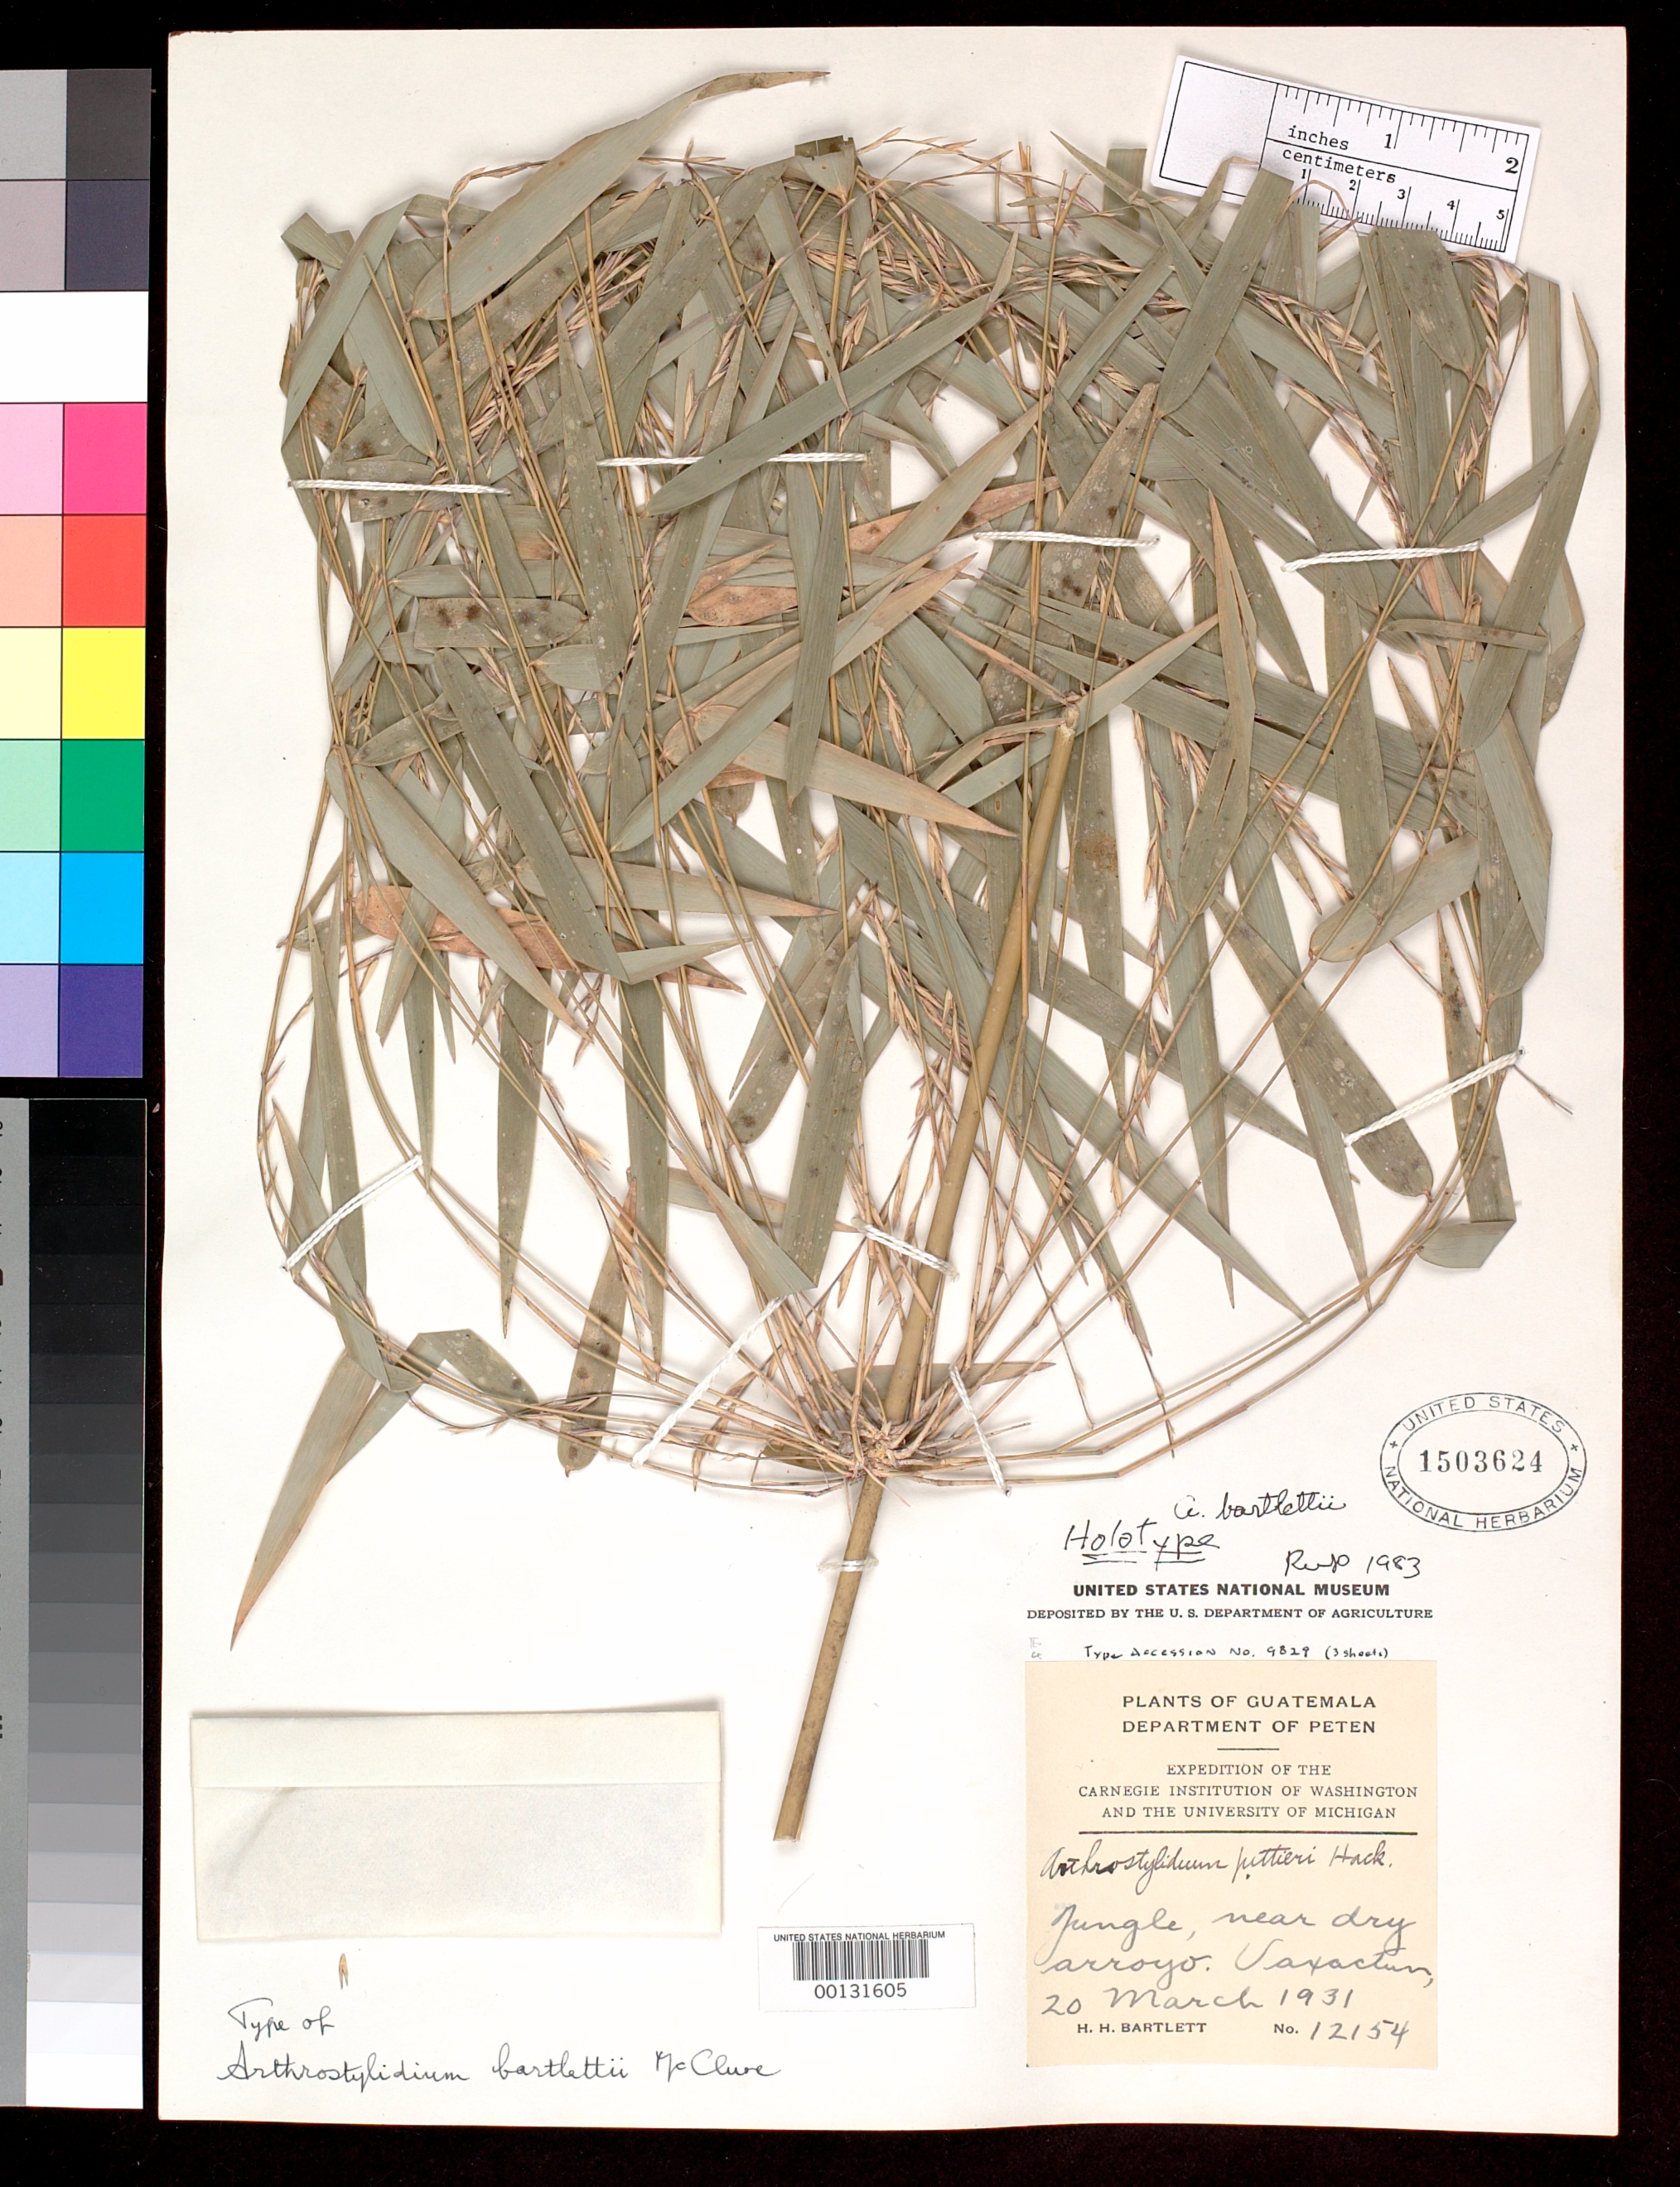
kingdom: Plantae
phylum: Tracheophyta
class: Liliopsida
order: Poales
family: Poaceae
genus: Arthrostylidium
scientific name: Arthrostylidium bartlettii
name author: McClure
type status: Holotype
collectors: H. H. Bartlett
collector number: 12154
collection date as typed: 20 Mar 1931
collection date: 1931-03-20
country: Guatemala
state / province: El Petén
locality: Uaxactún.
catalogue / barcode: US 1503624